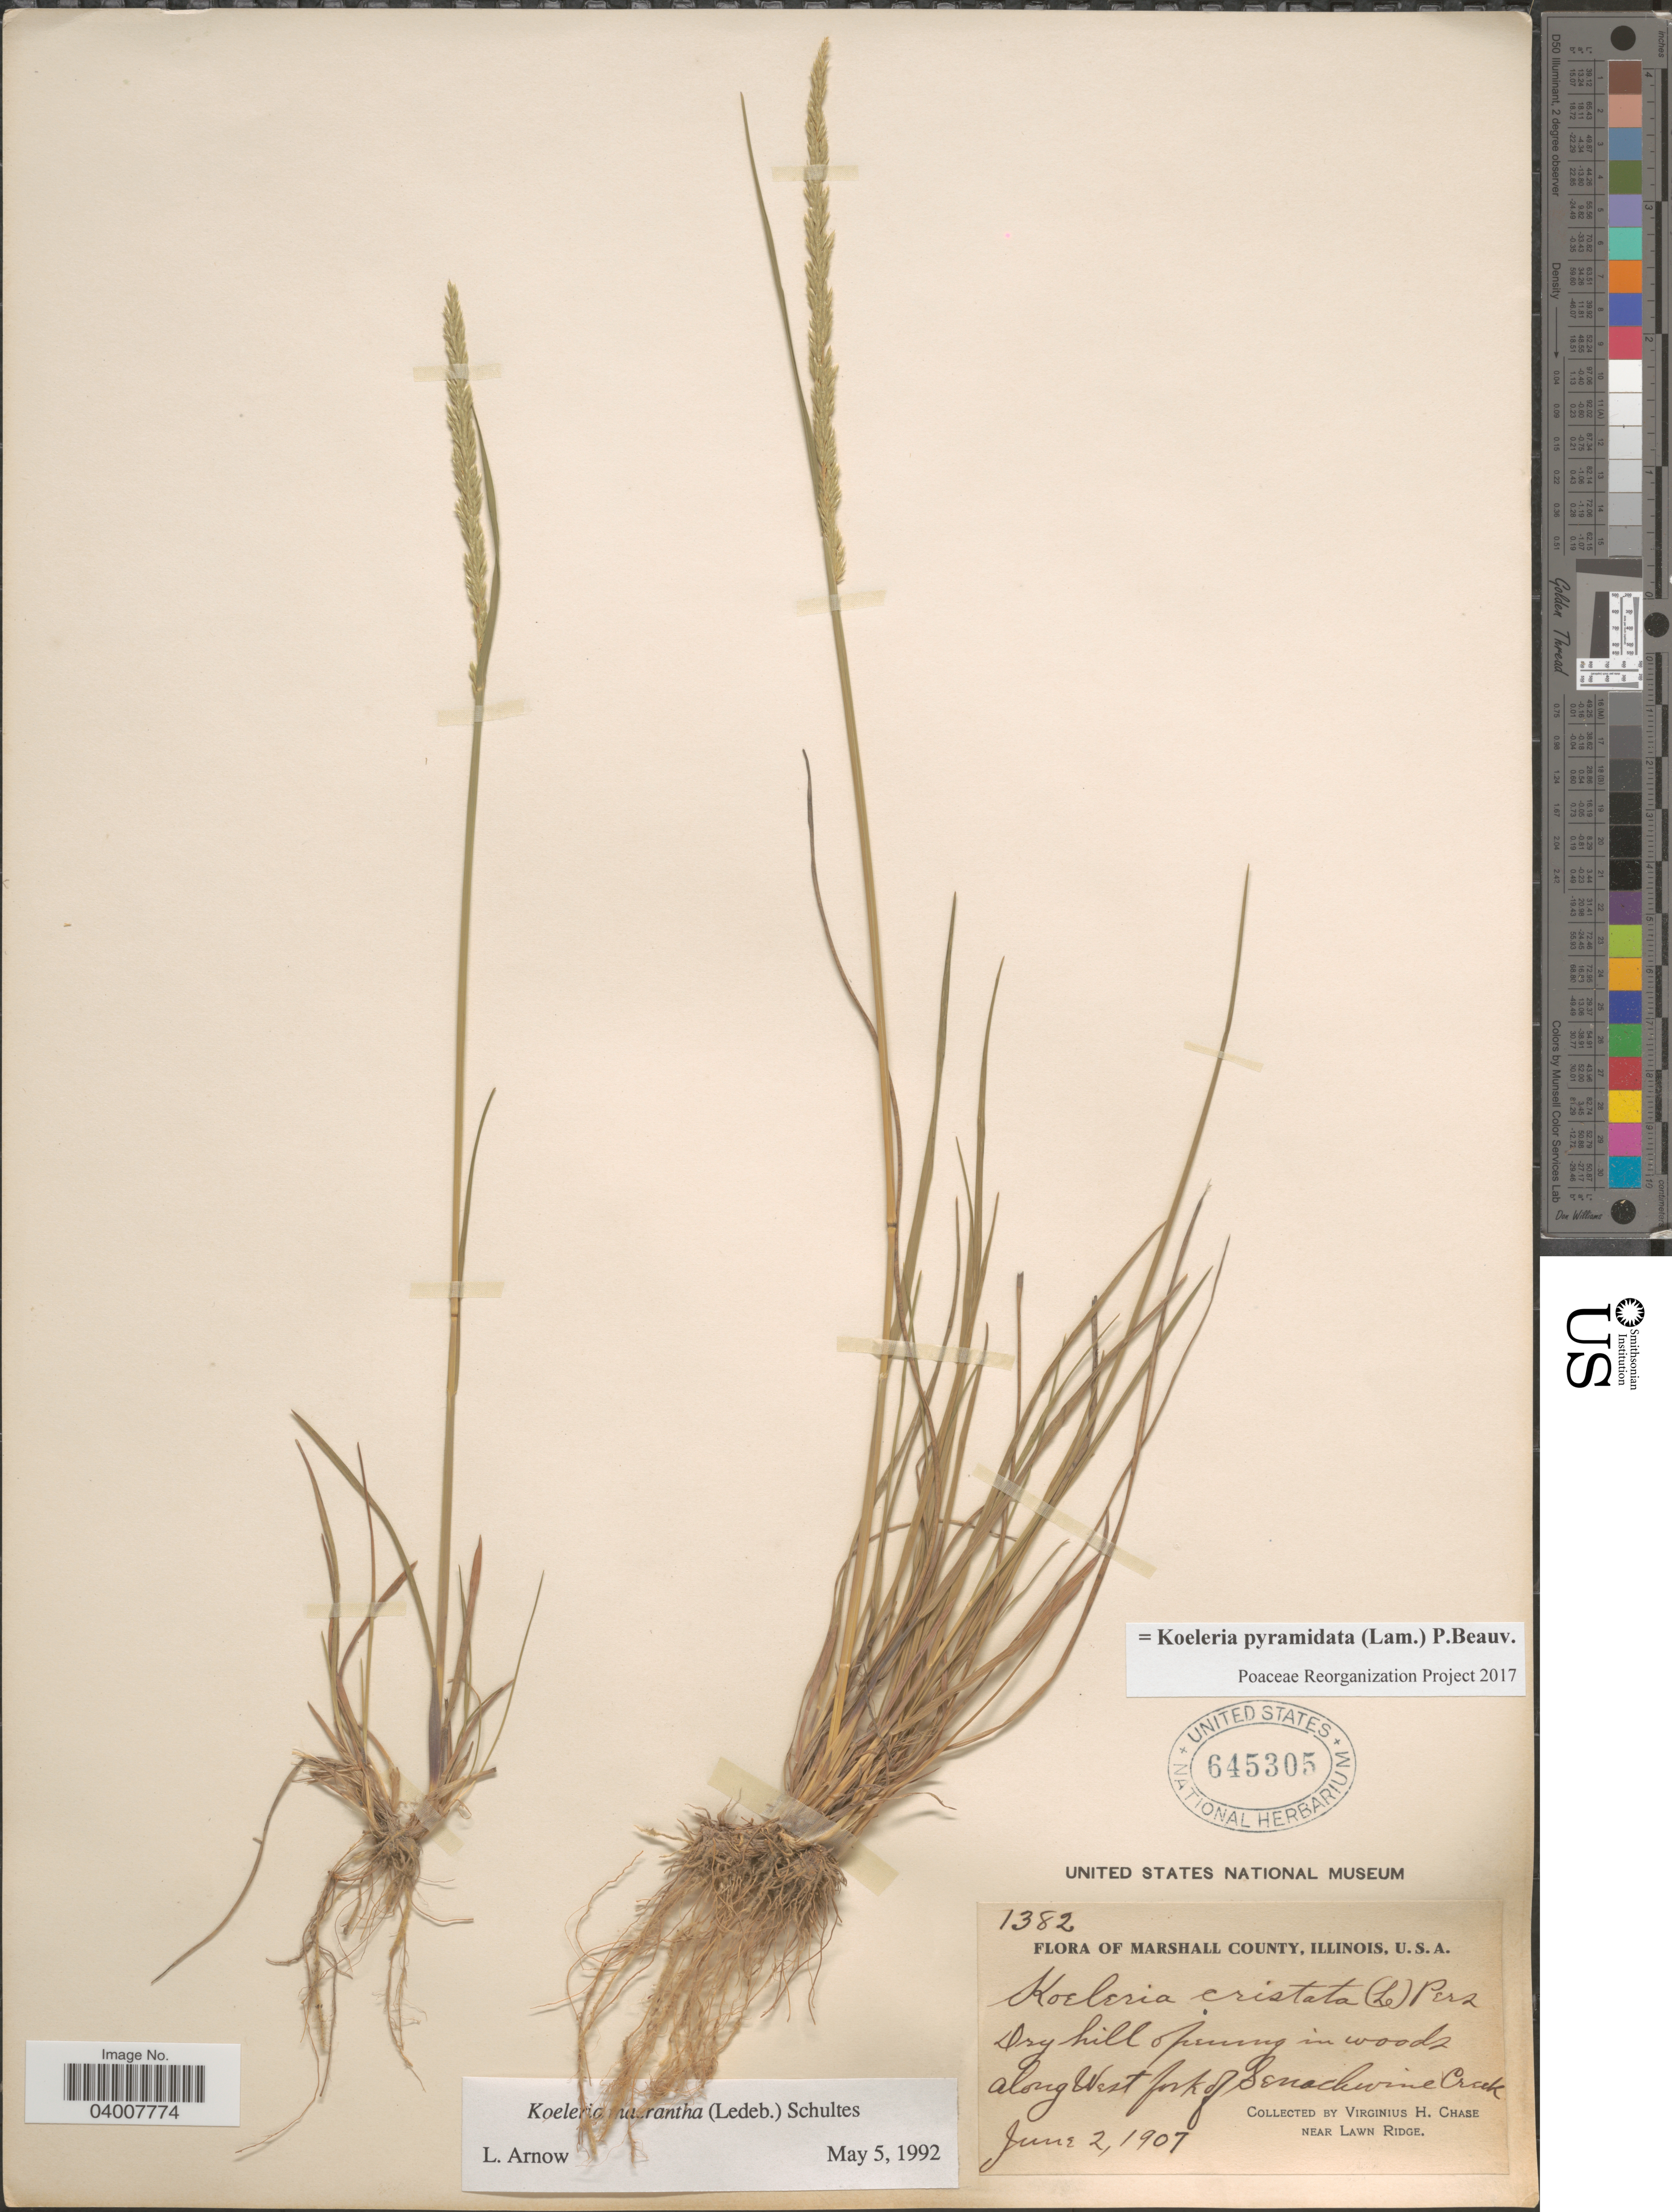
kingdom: Plantae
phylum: Tracheophyta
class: Liliopsida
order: Poales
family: Poaceae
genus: Koeleria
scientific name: Koeleria pyramidata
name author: (Lam.) P. Beauv.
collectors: V. H. Chase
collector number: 1382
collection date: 1907-06-02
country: United States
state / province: Illinois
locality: Marshall County. Along West fork of Senachwine Creek. Near Lawn Ridge.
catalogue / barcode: US 645305